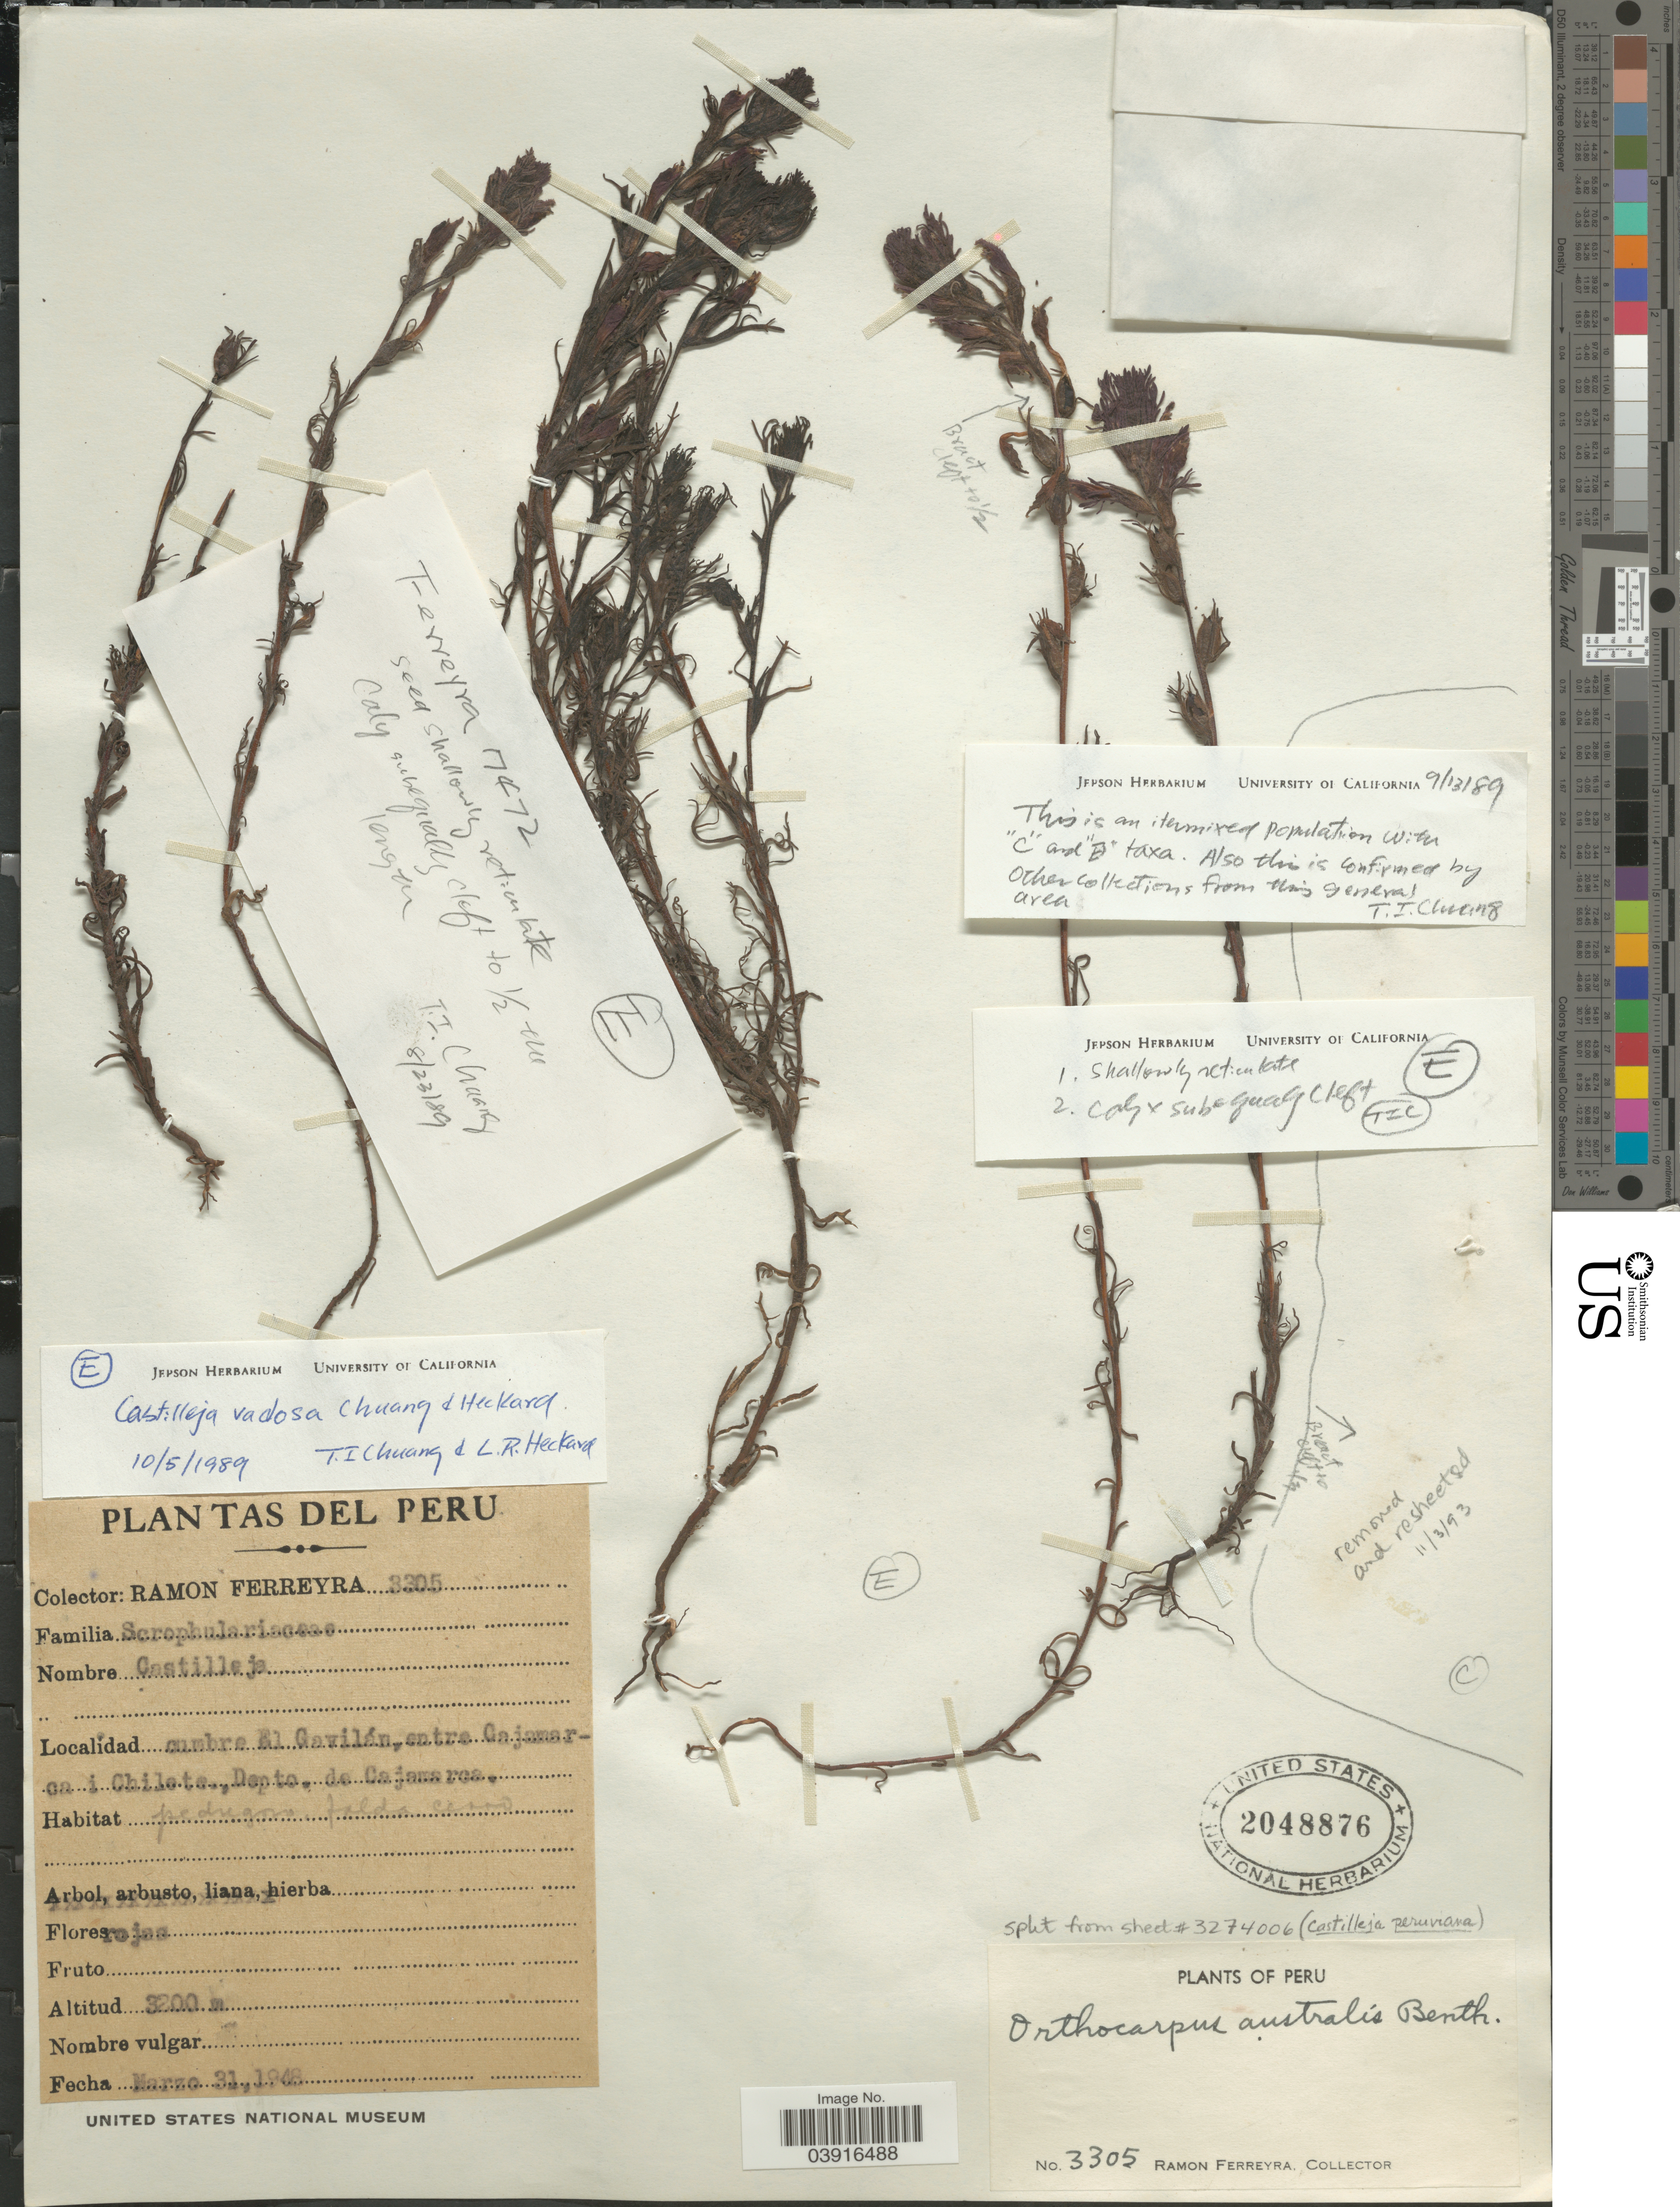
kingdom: Plantae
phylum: Tracheophyta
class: Magnoliopsida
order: Lamiales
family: Orobanchaceae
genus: Castilleja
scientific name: Castilleja vadosa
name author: T.I. Chuang & Heckard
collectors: R. A. Ferreyra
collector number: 3305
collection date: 1948-03-31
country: Peru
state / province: Cajamarca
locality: Cumbre El Gavilán, entre Cajamarca i Chilete, Depto. de Cajamarca.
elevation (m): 3200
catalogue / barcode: US 2048876